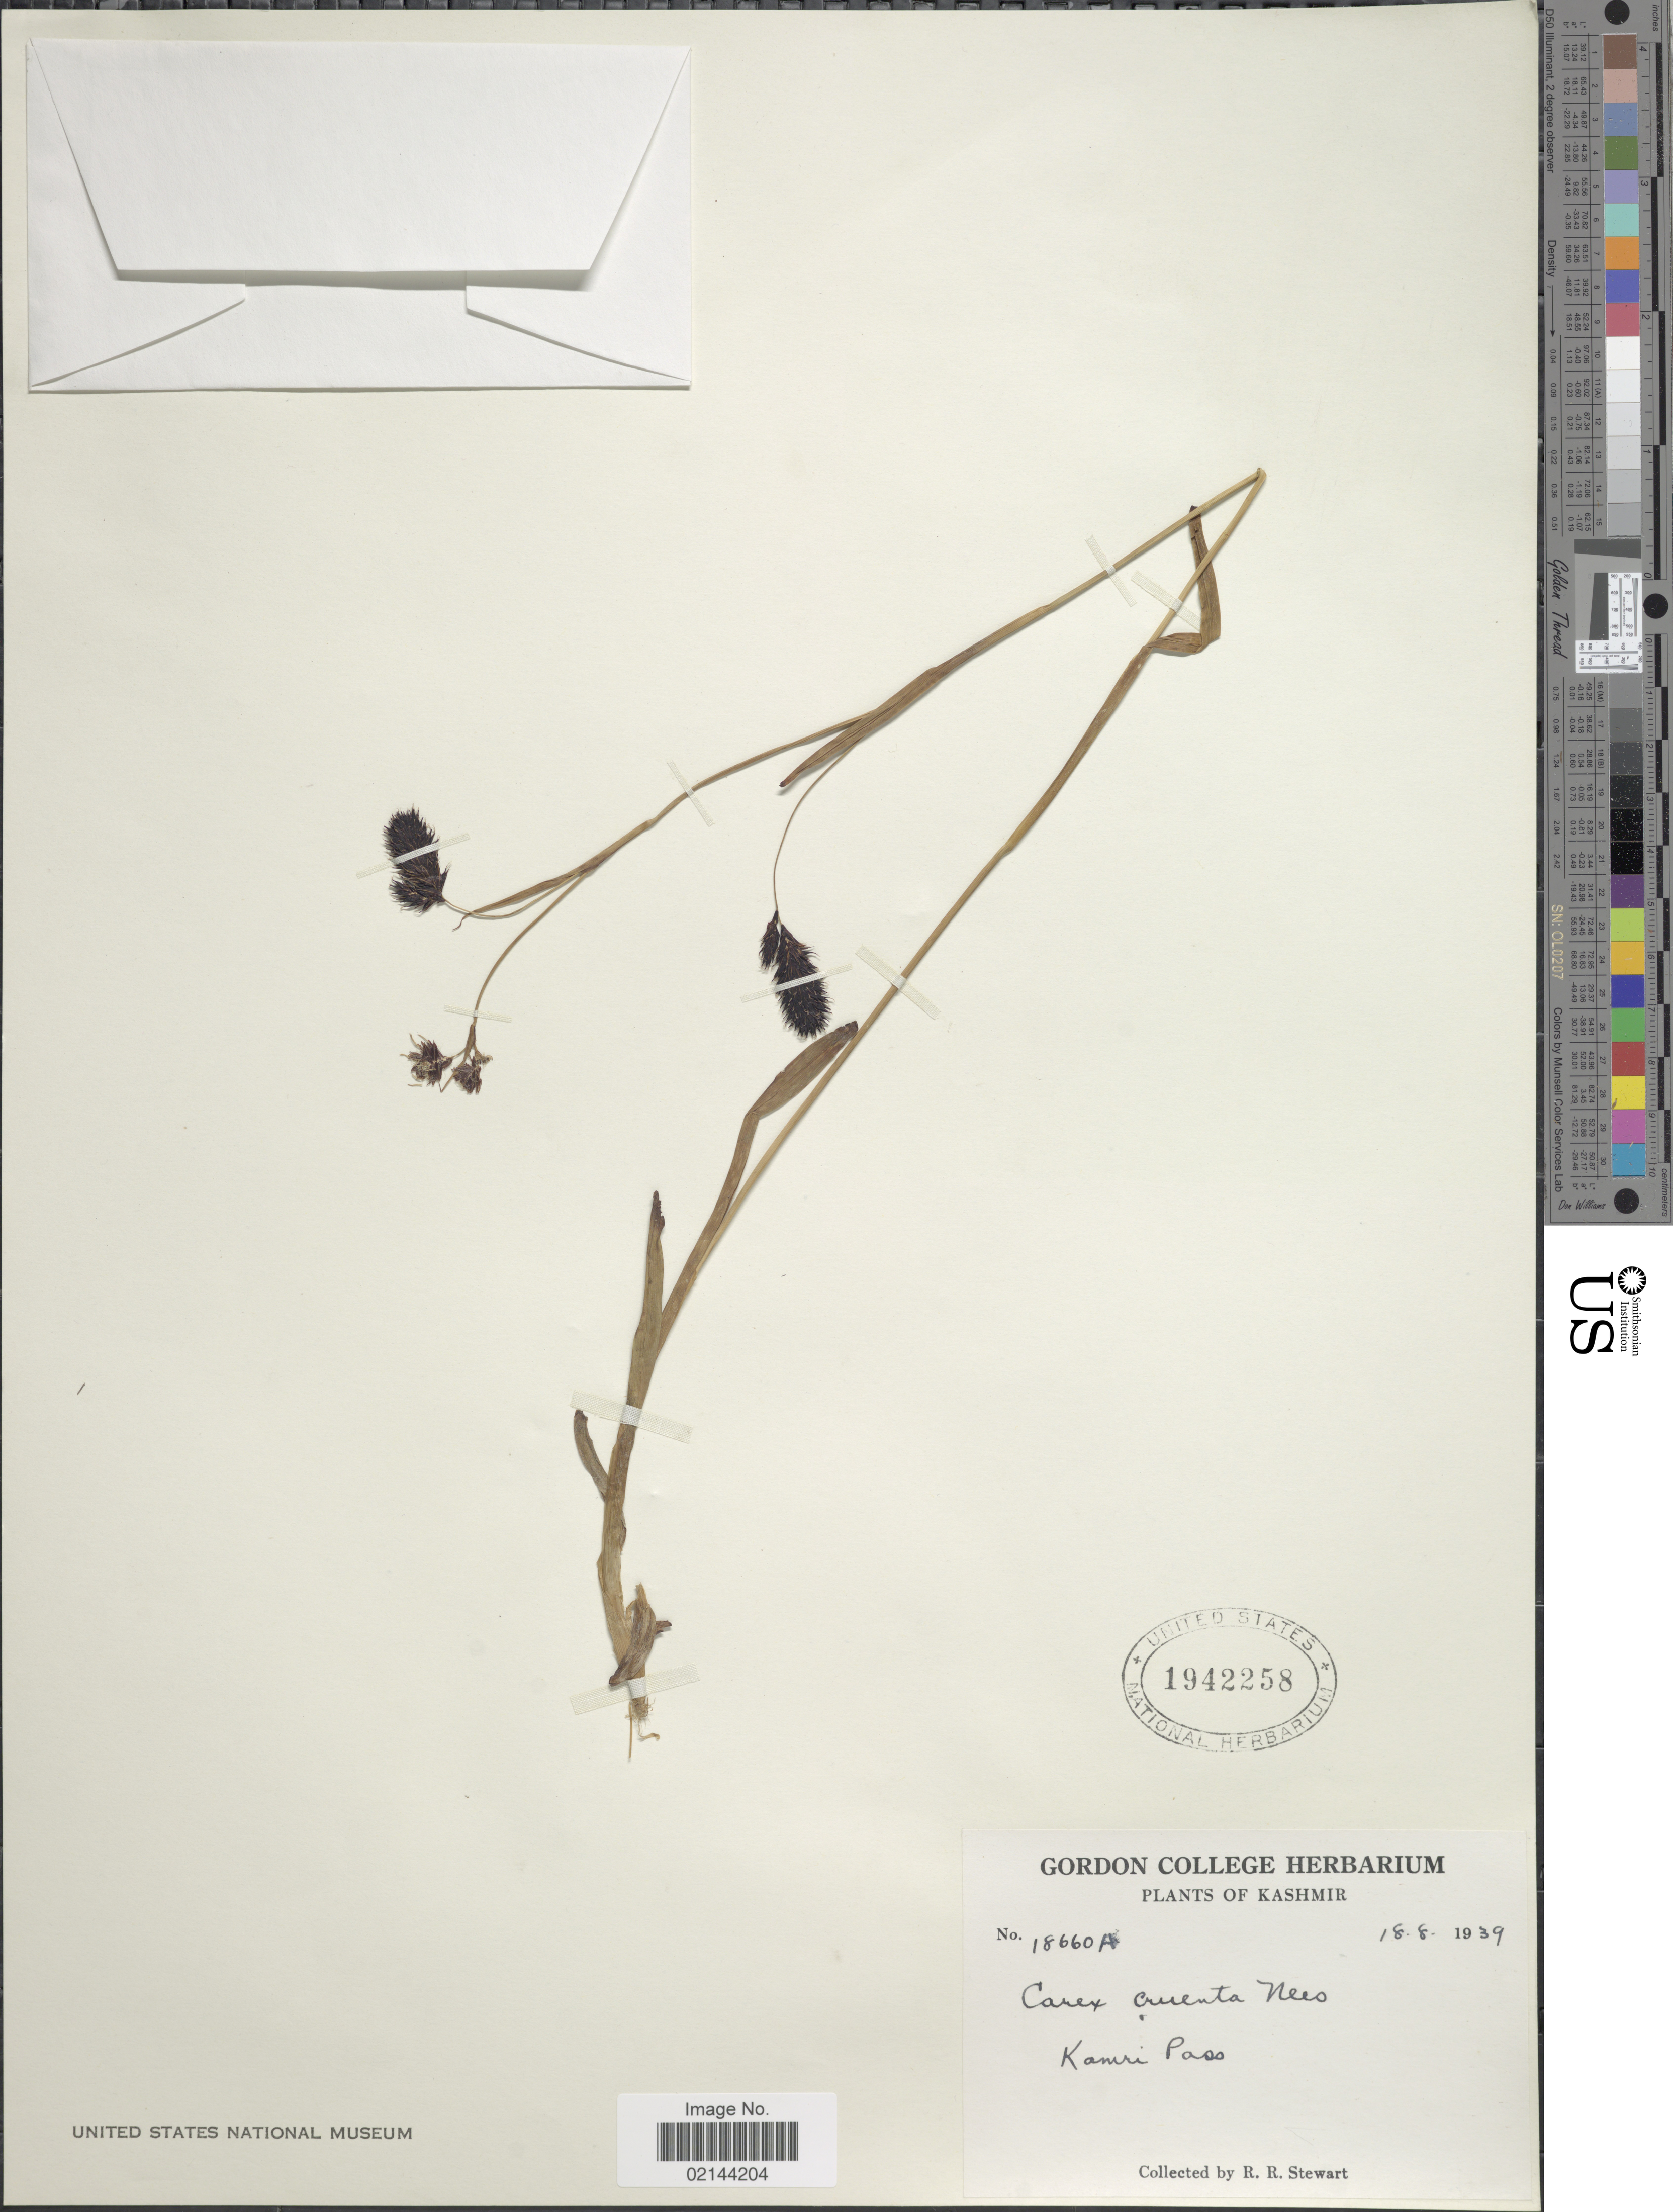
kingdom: Plantae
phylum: Tracheophyta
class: Liliopsida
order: Poales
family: Cyperaceae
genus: Carex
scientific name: Carex cruenta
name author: Nees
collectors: R. R. Stewart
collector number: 18660A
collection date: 1939-08-18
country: India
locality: Kashmir, Kamri Pass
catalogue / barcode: US 1942258